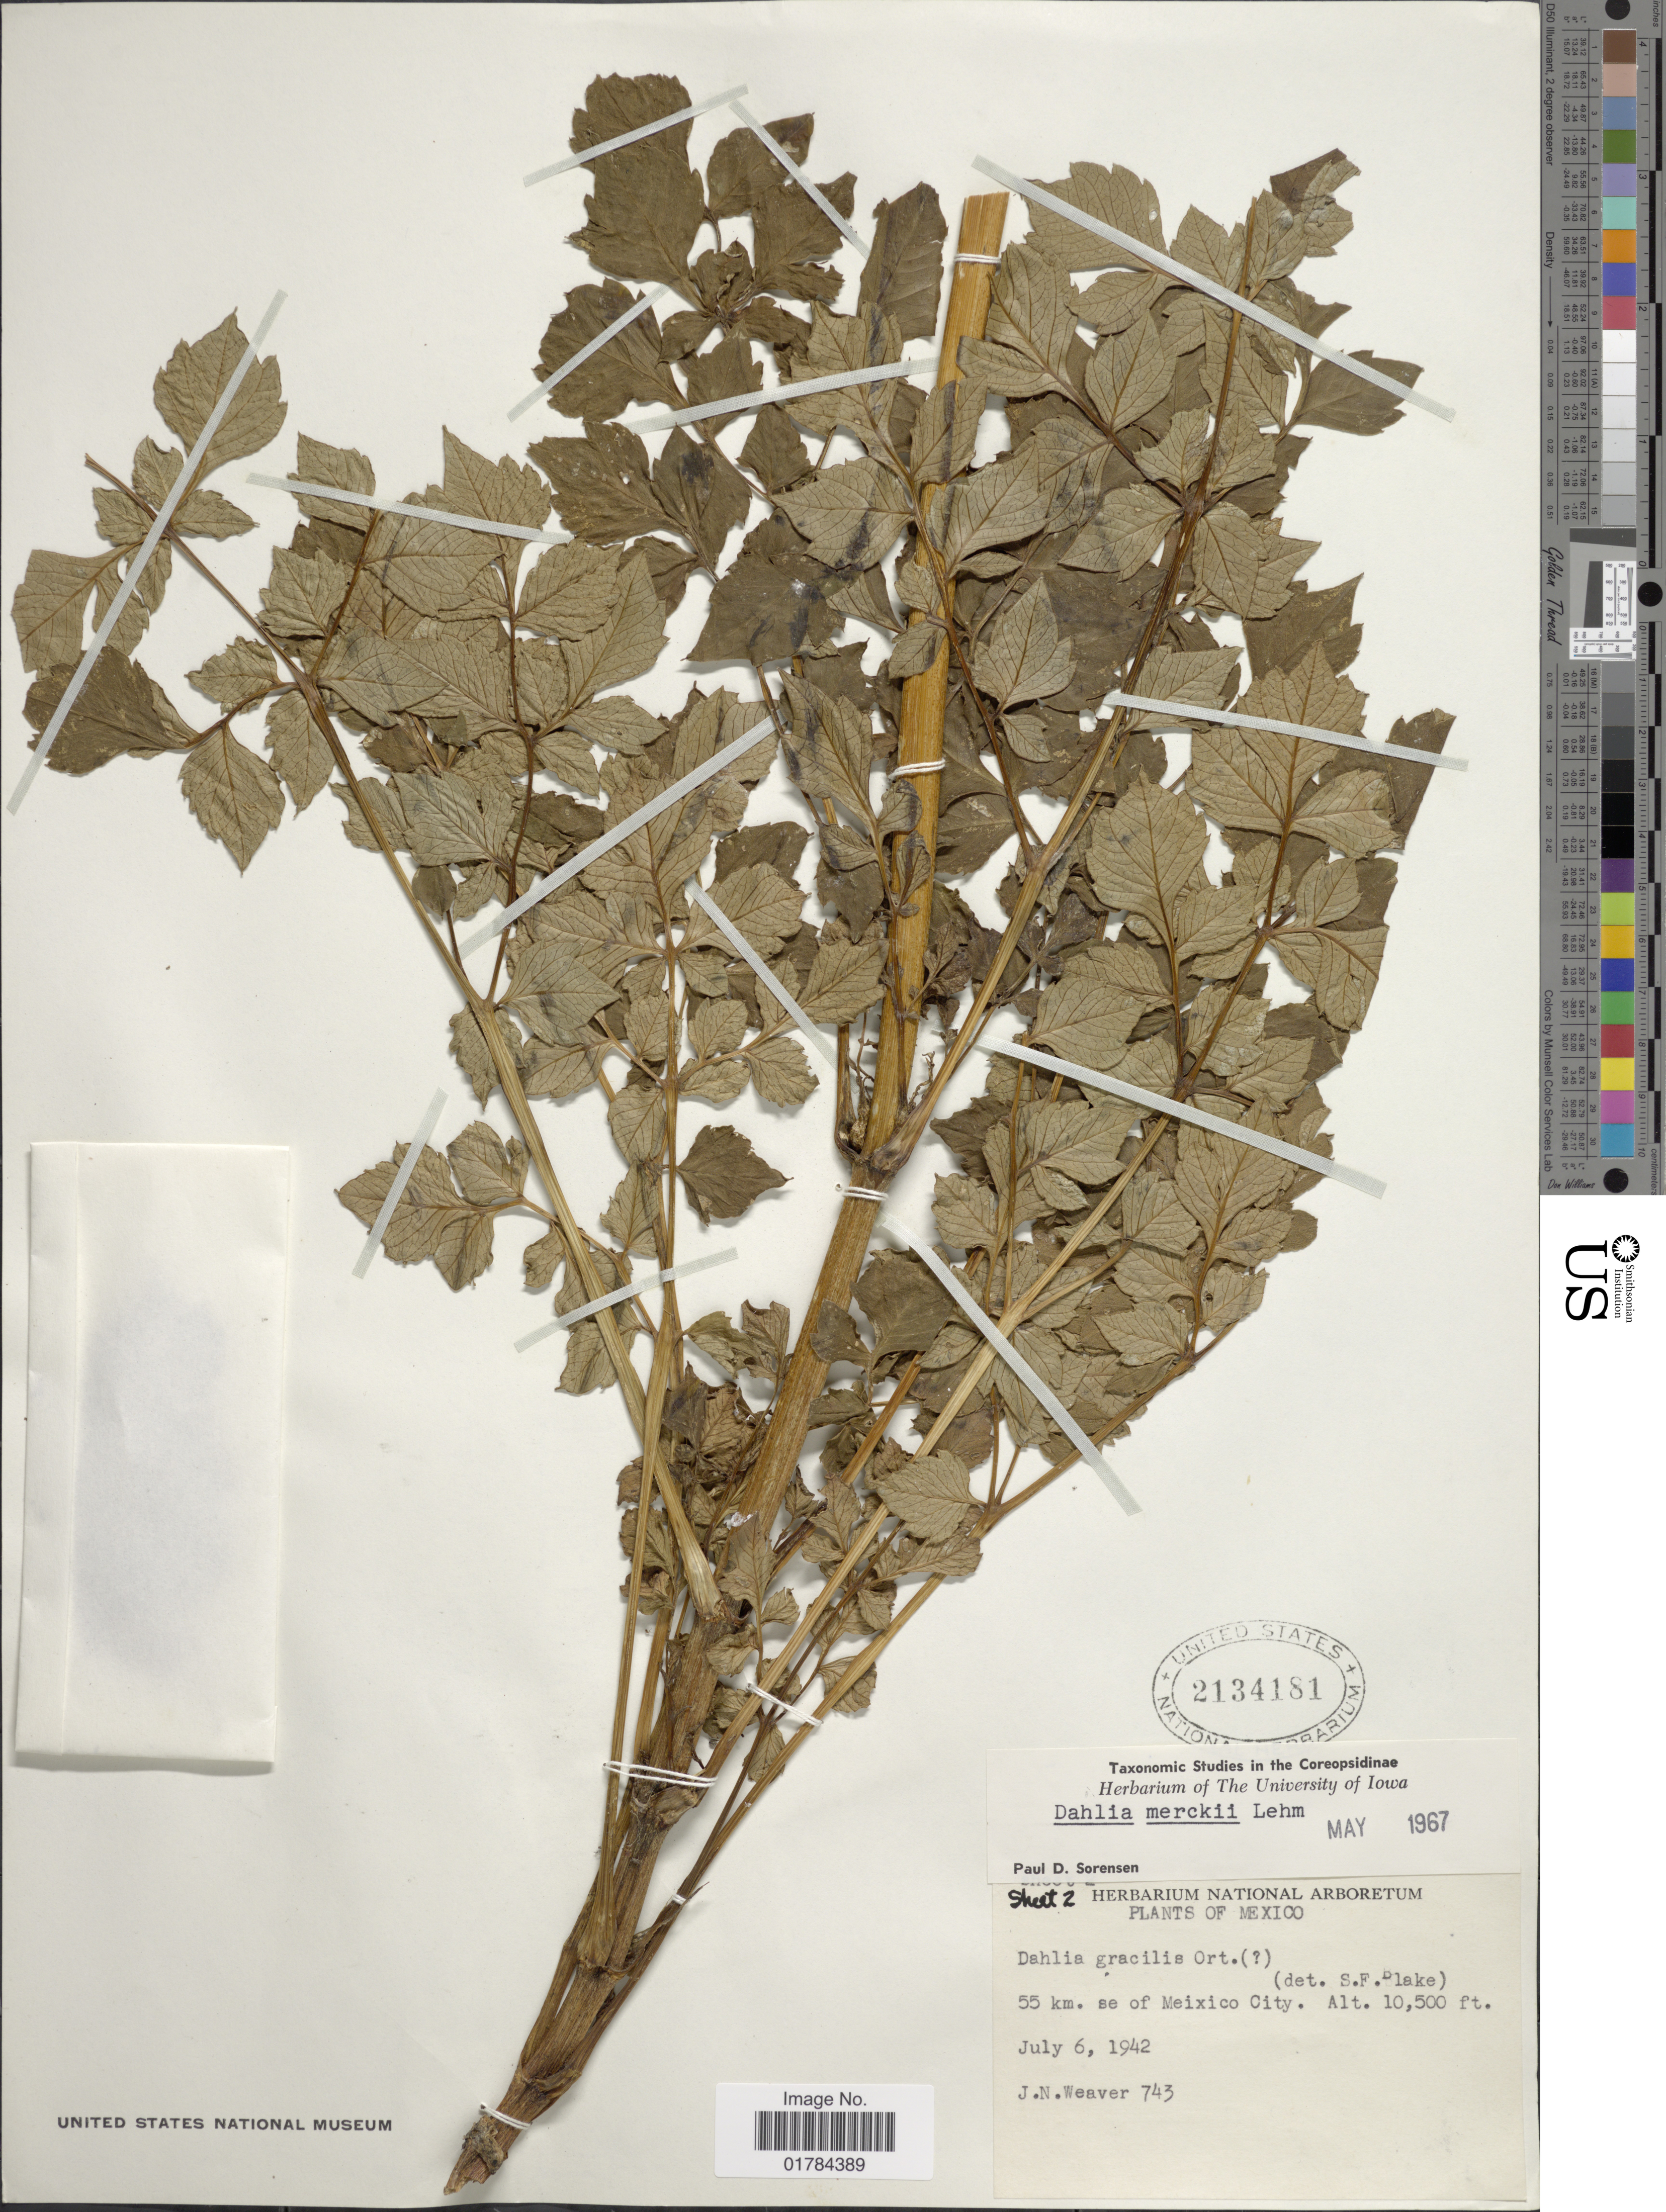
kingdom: Plantae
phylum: Tracheophyta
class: Magnoliopsida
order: Asterales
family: Asteraceae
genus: Dahlia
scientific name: Dahlia merckii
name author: Lehm.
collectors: J. N. Weaver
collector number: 743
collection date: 1942-07-06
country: Mexico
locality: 55 km. se of Meixico City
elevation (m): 3200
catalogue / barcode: US 213181